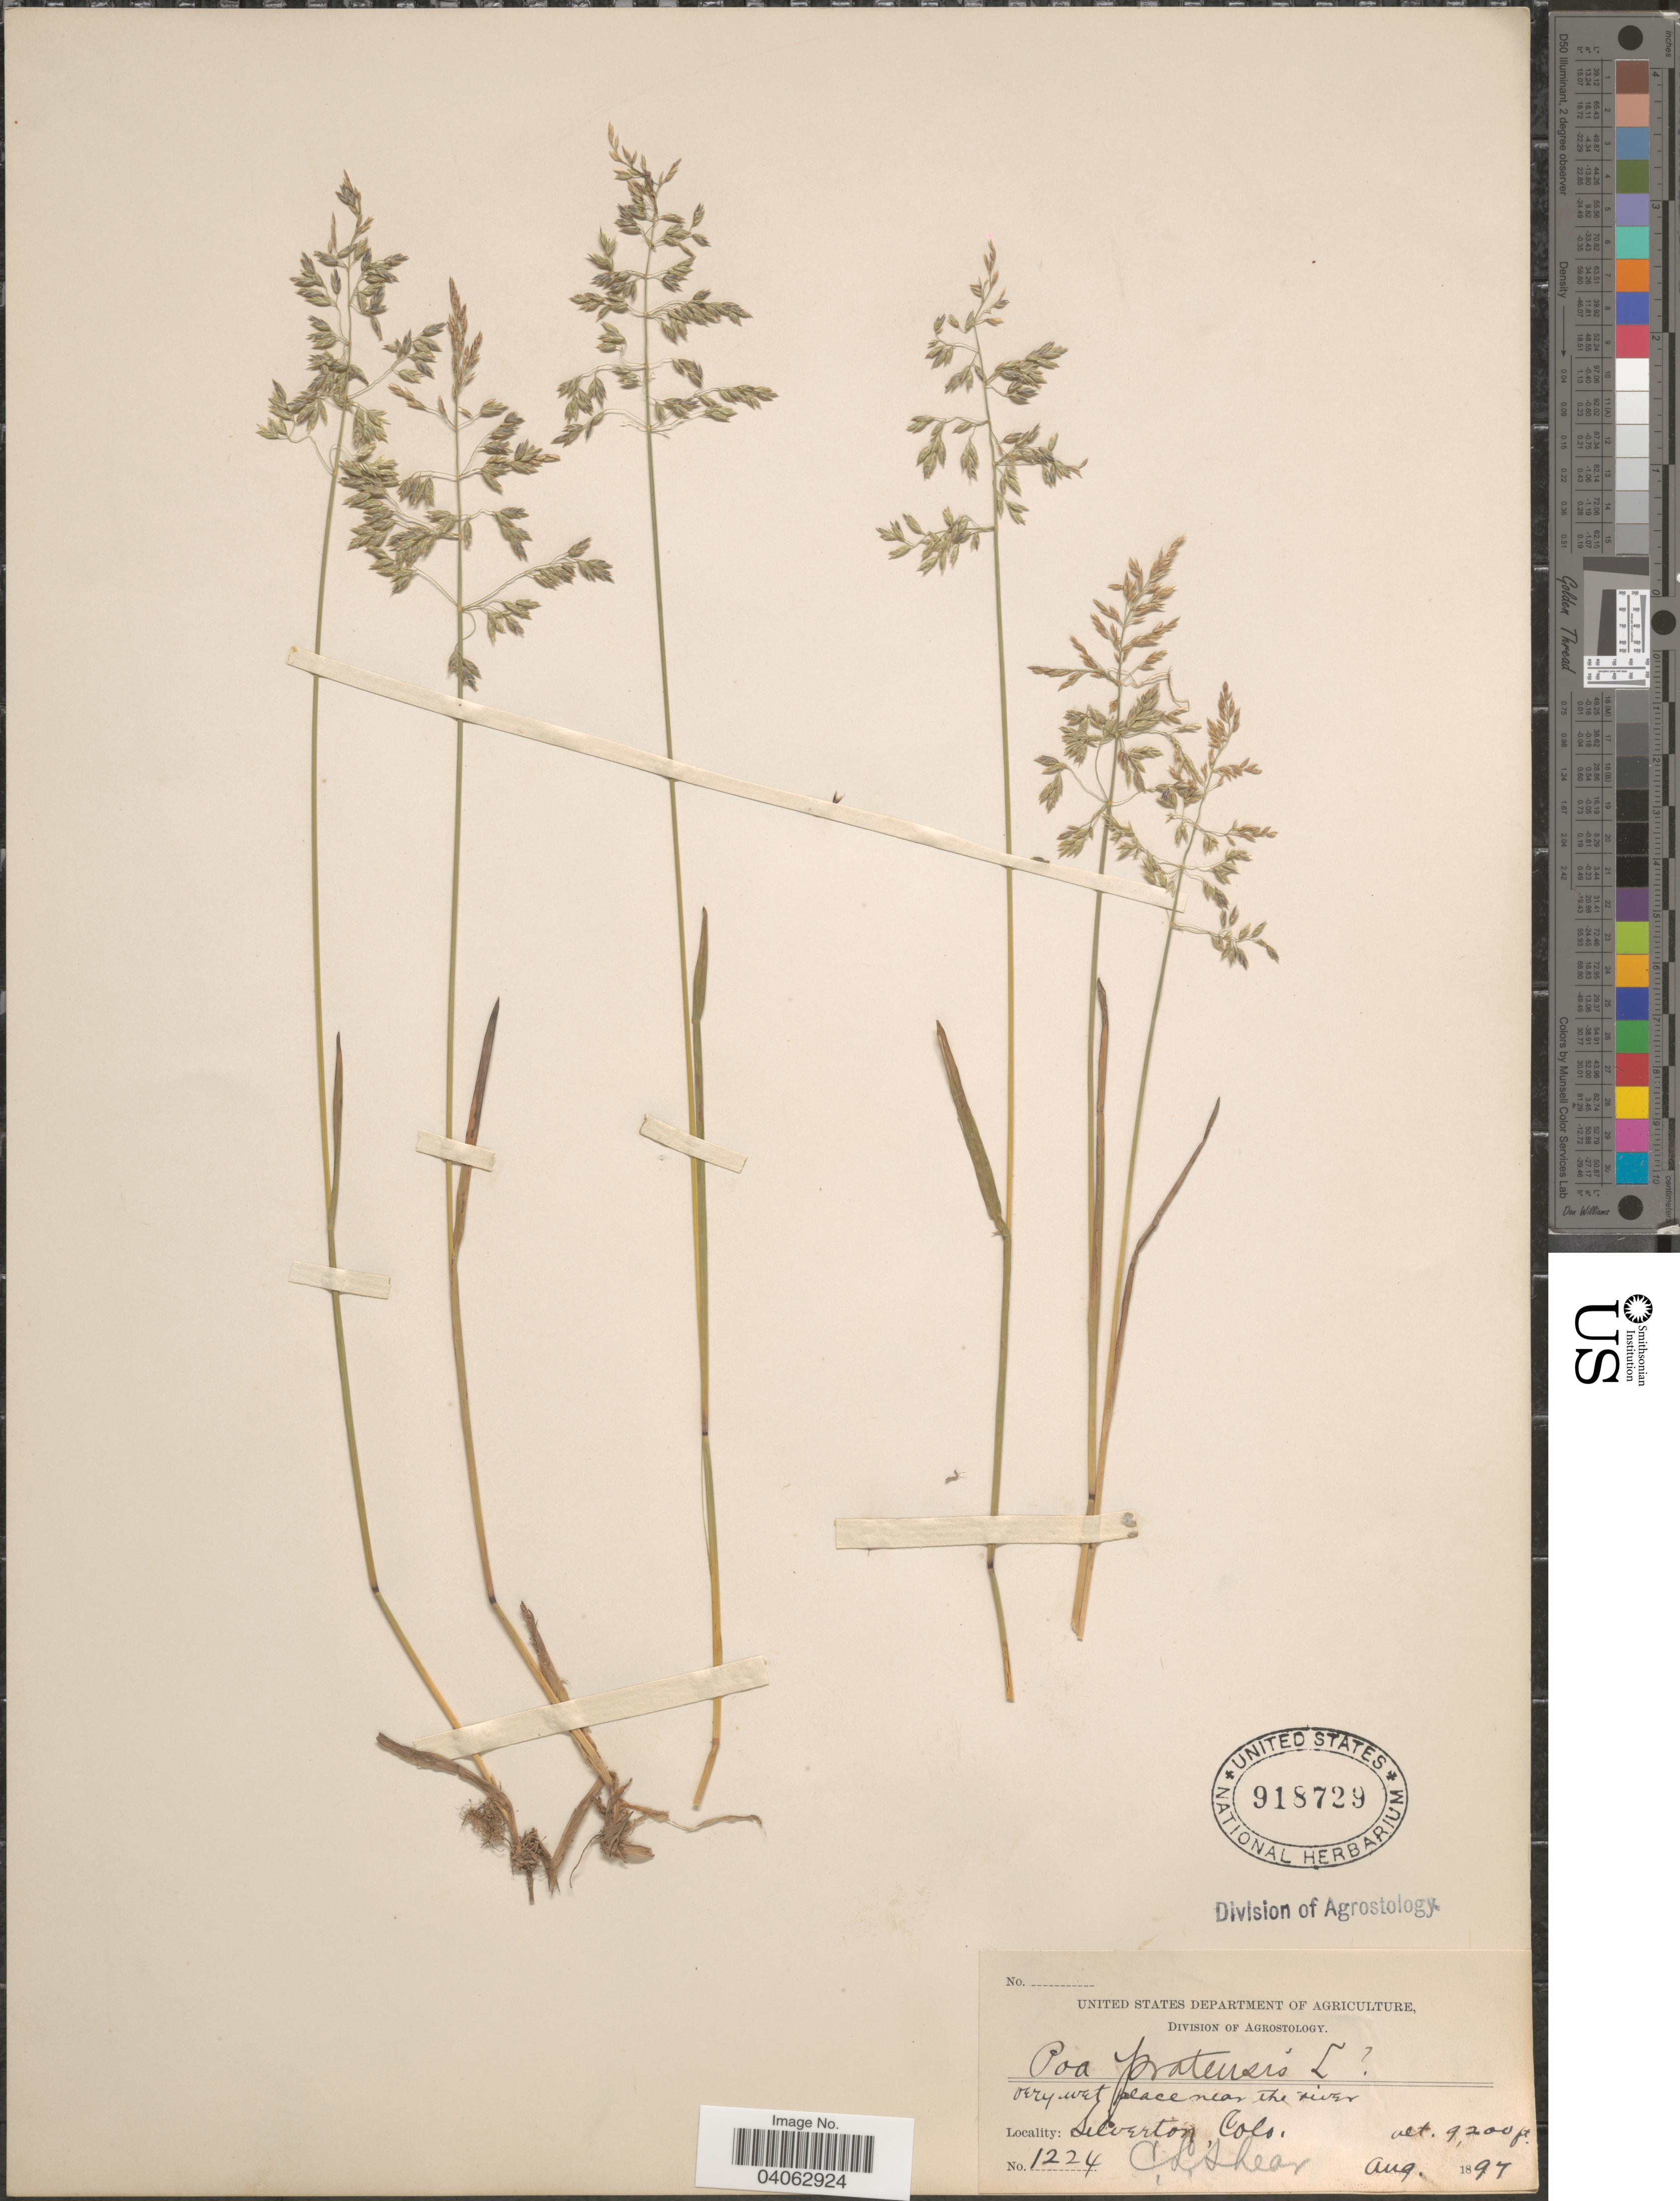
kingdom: Plantae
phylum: Tracheophyta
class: Liliopsida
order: Poales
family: Poaceae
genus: Poa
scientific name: Poa pratensis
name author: L.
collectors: C. L. Shear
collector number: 1224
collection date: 1897-08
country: United States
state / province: Colorado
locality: Near the river, Silverton.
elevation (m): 2804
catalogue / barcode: US 918729